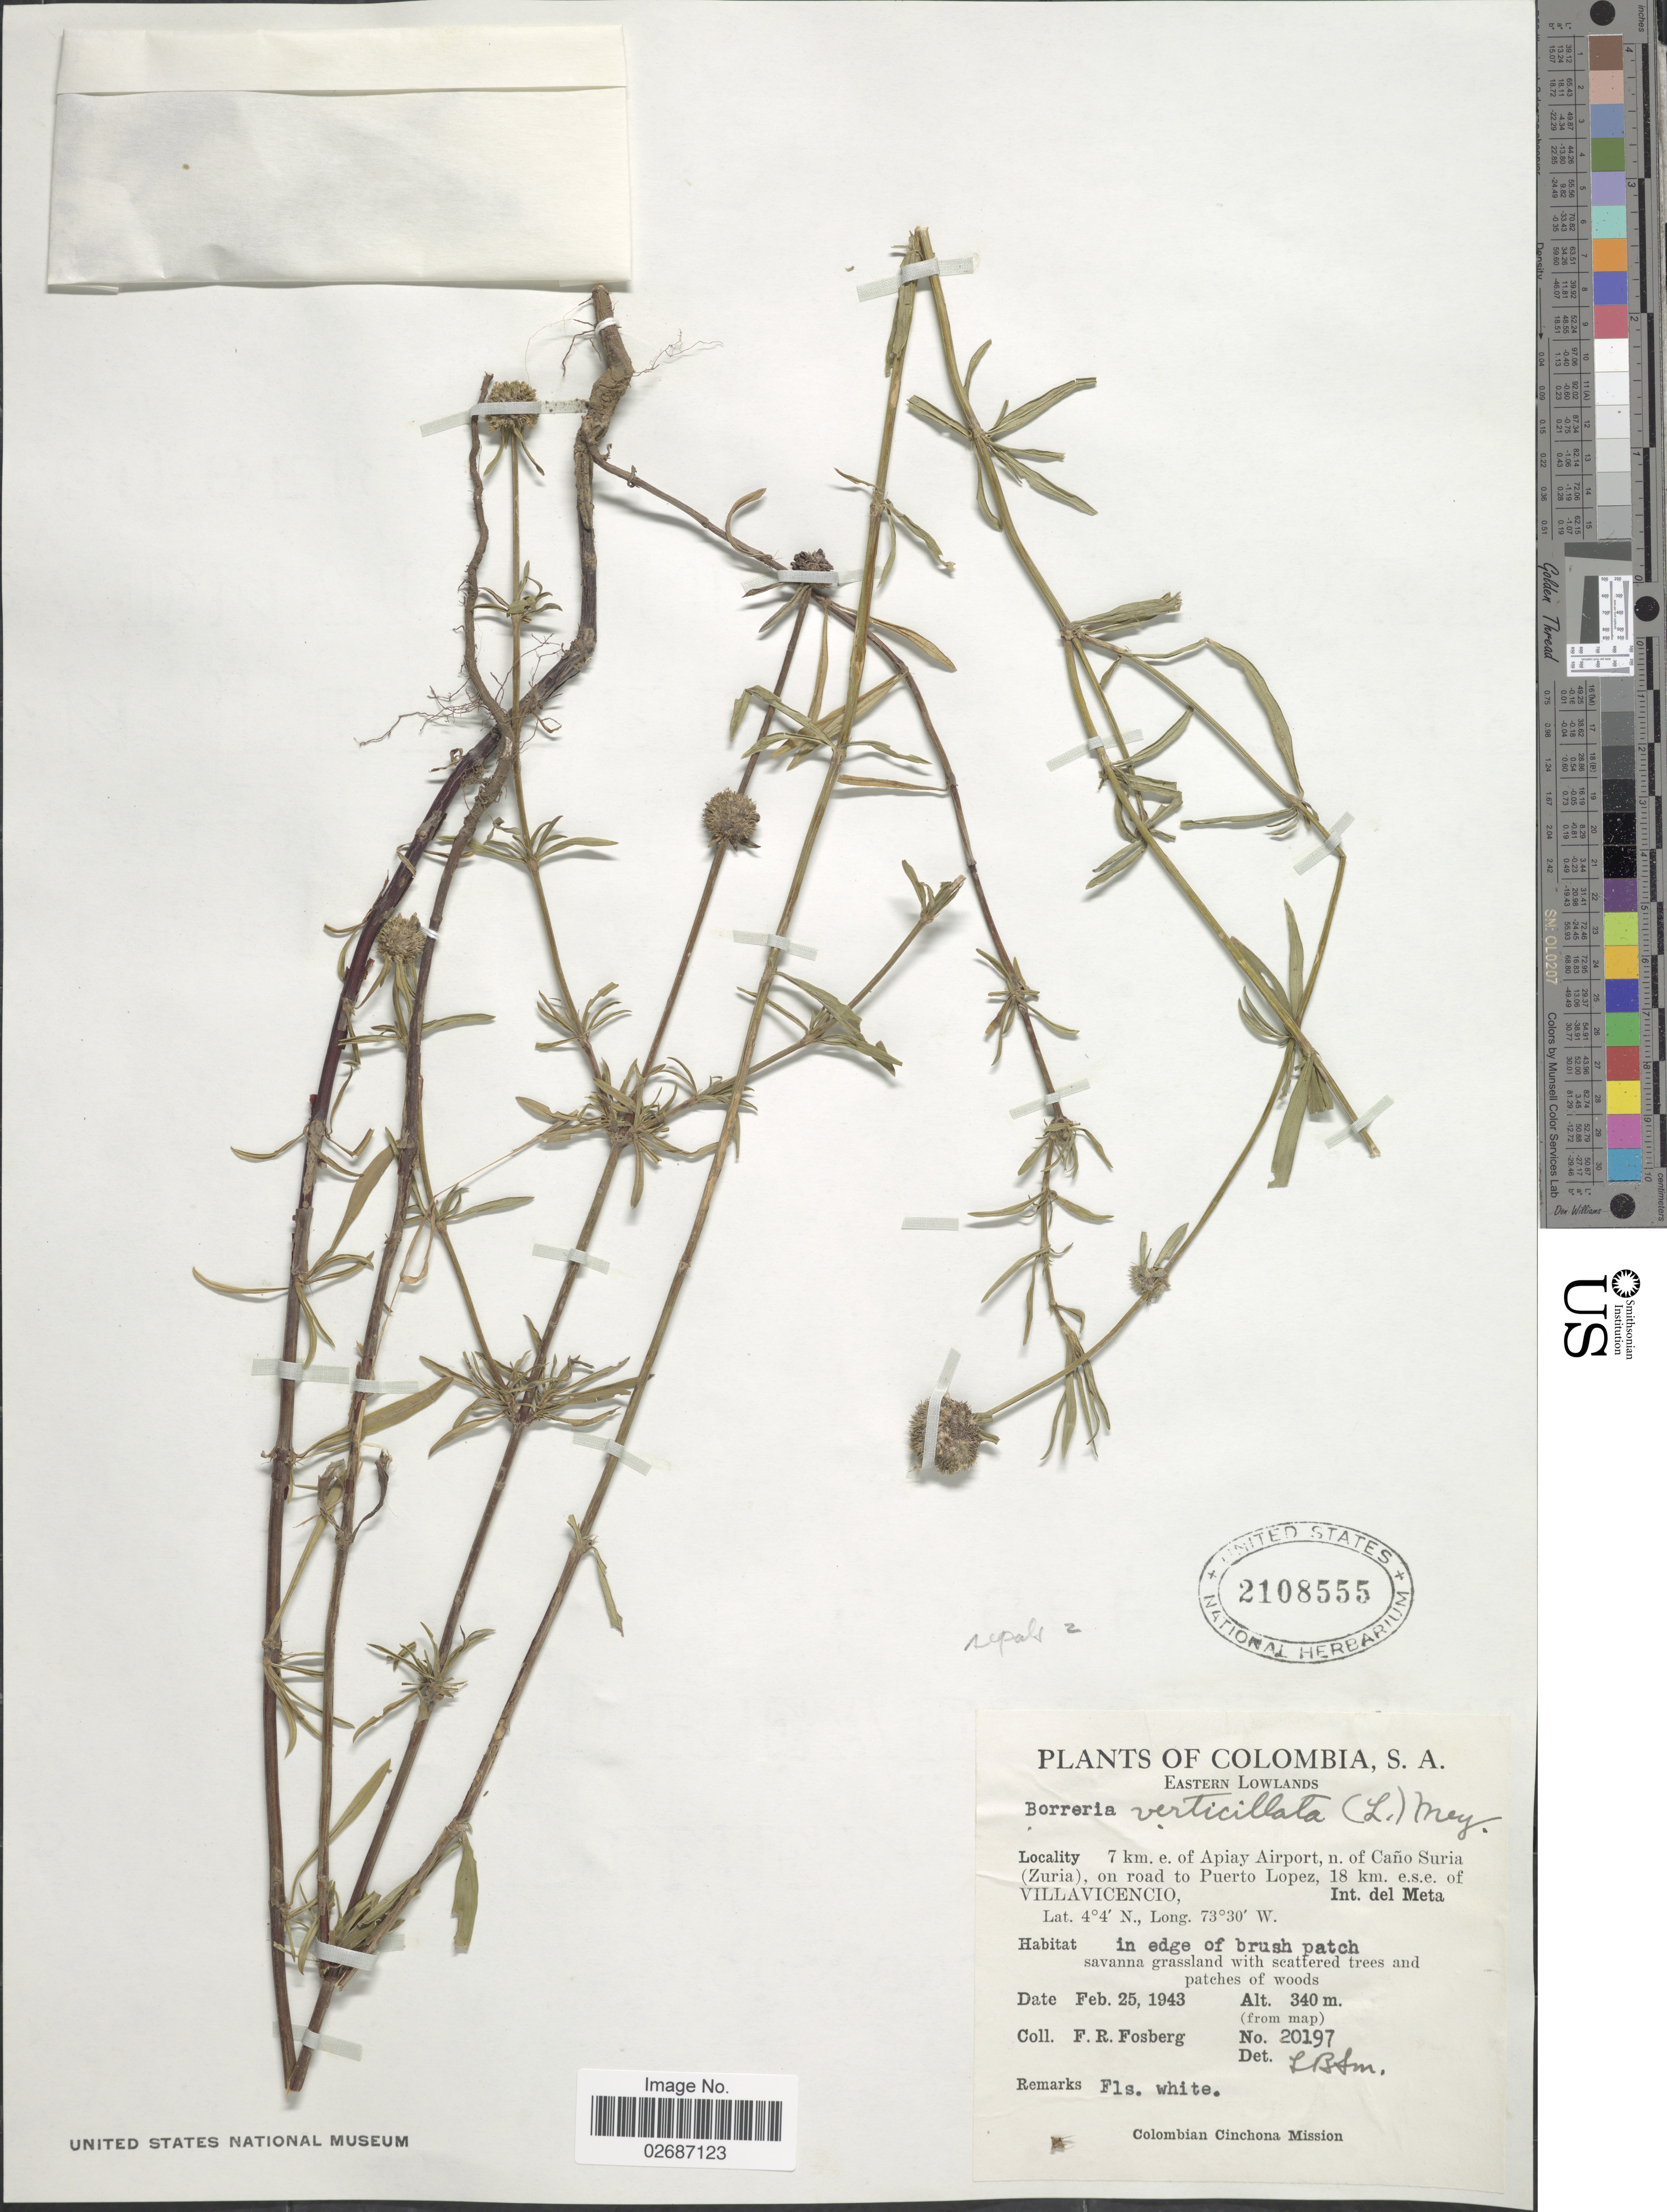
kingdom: Plantae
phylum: Tracheophyta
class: Magnoliopsida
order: Gentianales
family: Rubiaceae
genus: Borreria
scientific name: Borreria verticillata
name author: (L.) G. Mey.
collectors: F. R. Fosberg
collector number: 20197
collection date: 1943-02-25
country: Colombia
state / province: Meta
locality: Eastern Lowlands, 7 km. e. of Apiay Airport, n. of Cano Suria (Zuria), on road to Puerto Lopez, 18 km. e.s.e. of Villavicencio, in edge of brush patch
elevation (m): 340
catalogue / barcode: US 2108555